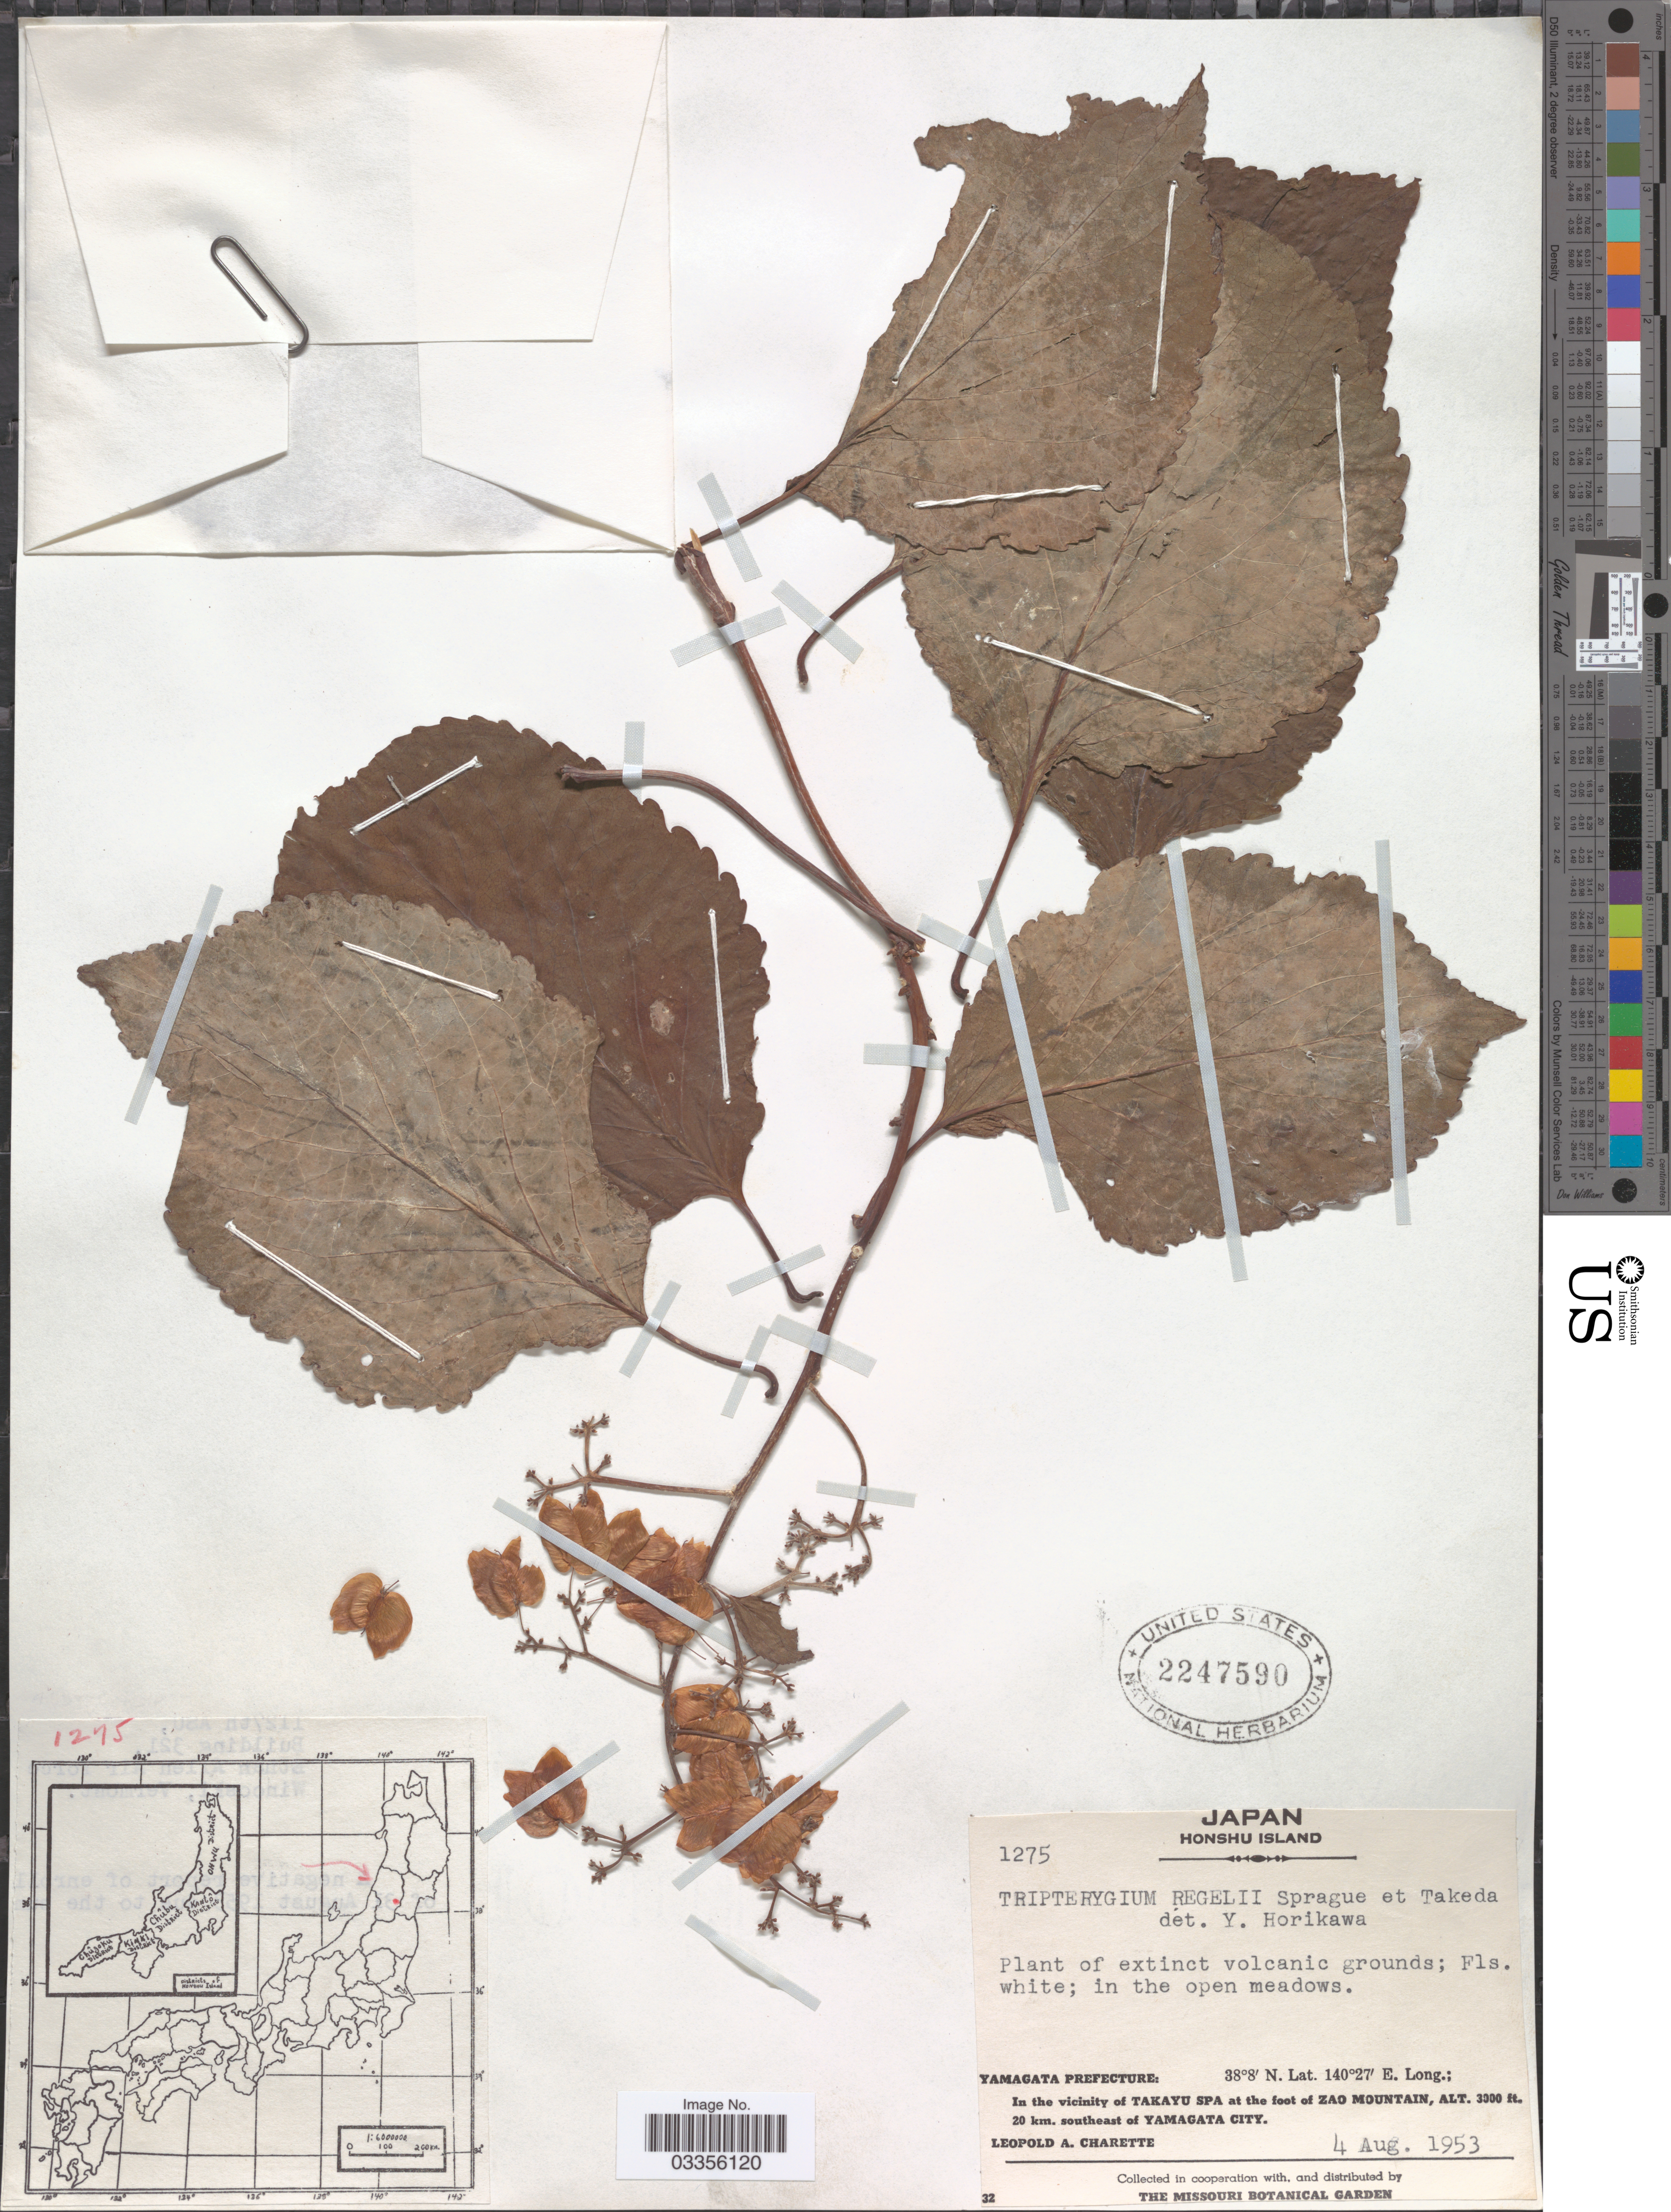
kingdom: Plantae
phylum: Tracheophyta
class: Magnoliopsida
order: Celastrales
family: Celastraceae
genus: Tripterygium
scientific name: Tripterygium regelii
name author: Sprague & Takeda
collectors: L. A. Charette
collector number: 1275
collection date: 1953-08-04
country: Japan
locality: Honshu Island. Yamagata Prefecture. In the vicinity of Takayu Spa at the foot of Zao Mountain, 20 km. southeast of Yamagata City.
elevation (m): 914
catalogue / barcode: US 2247590